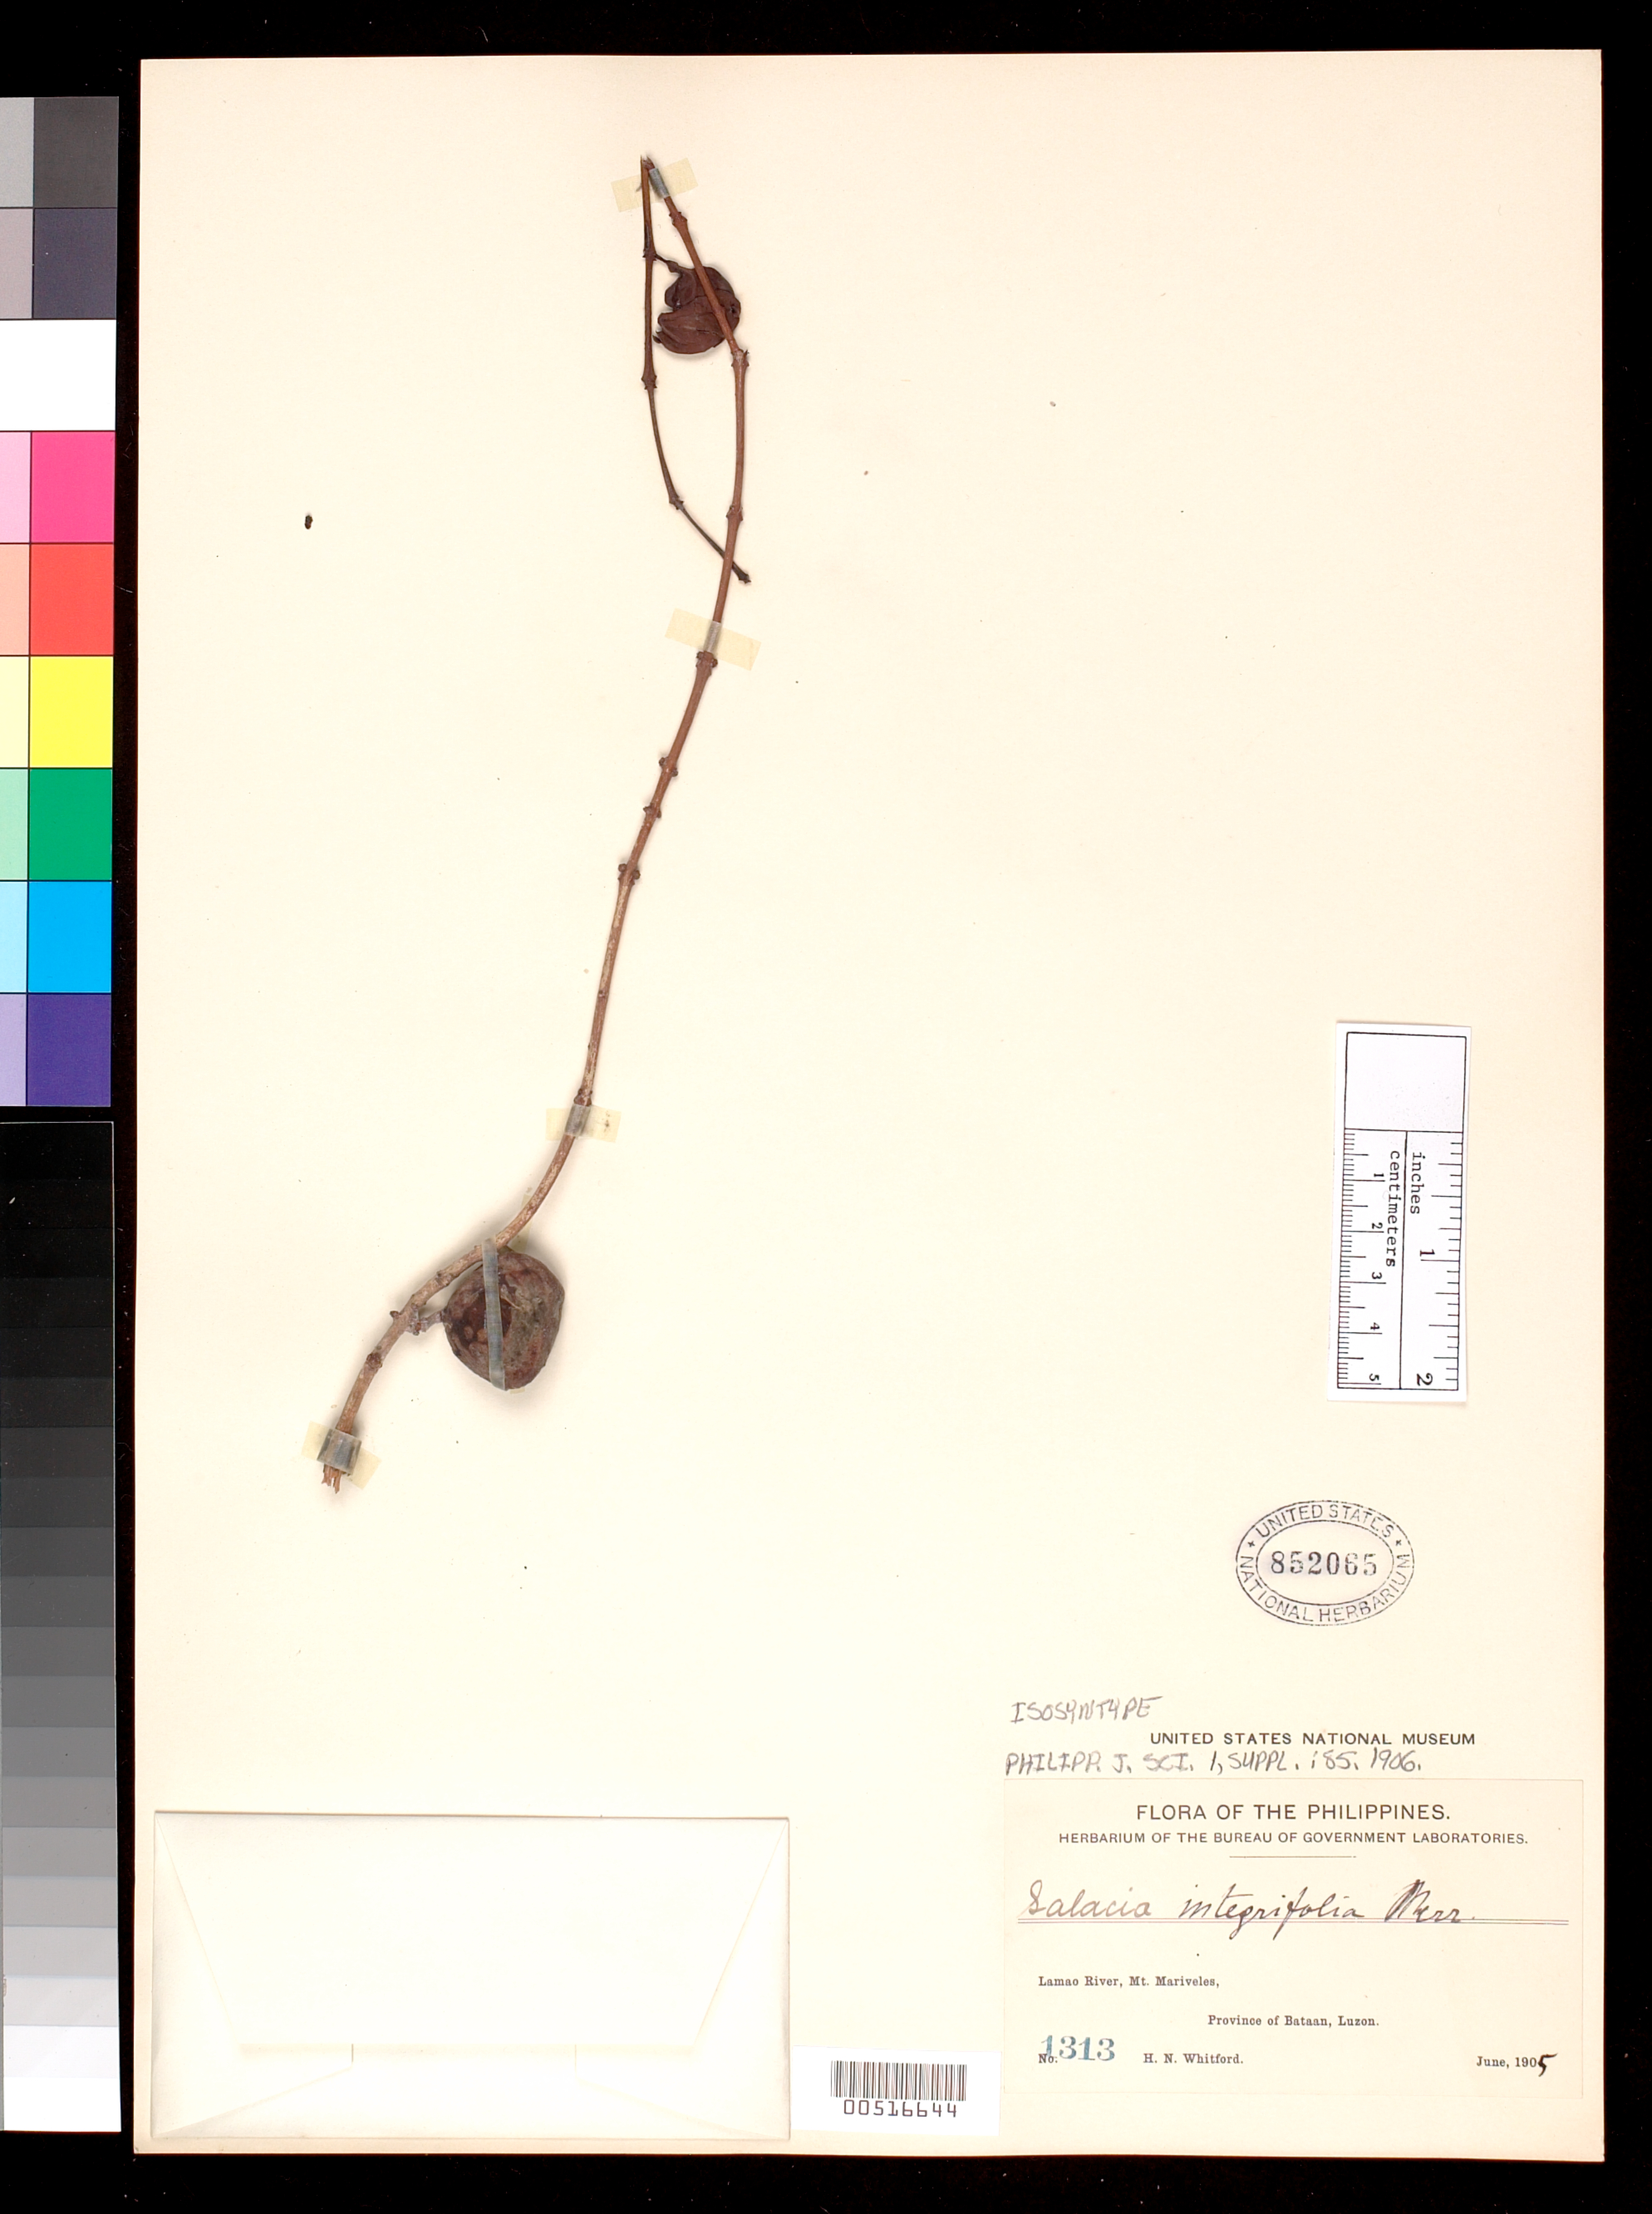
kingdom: Plantae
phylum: Tracheophyta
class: Magnoliopsida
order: Celastrales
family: Celastraceae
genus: Salacia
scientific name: Salacia integrifolia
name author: Merr.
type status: Isosyntype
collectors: H. N. Whitford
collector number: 1313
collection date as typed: Jun 1905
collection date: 1905-06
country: Philippines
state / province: Central Luzon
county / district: Bataan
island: Luzon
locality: Lamao River, Mt Mariveles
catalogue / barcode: US 852065